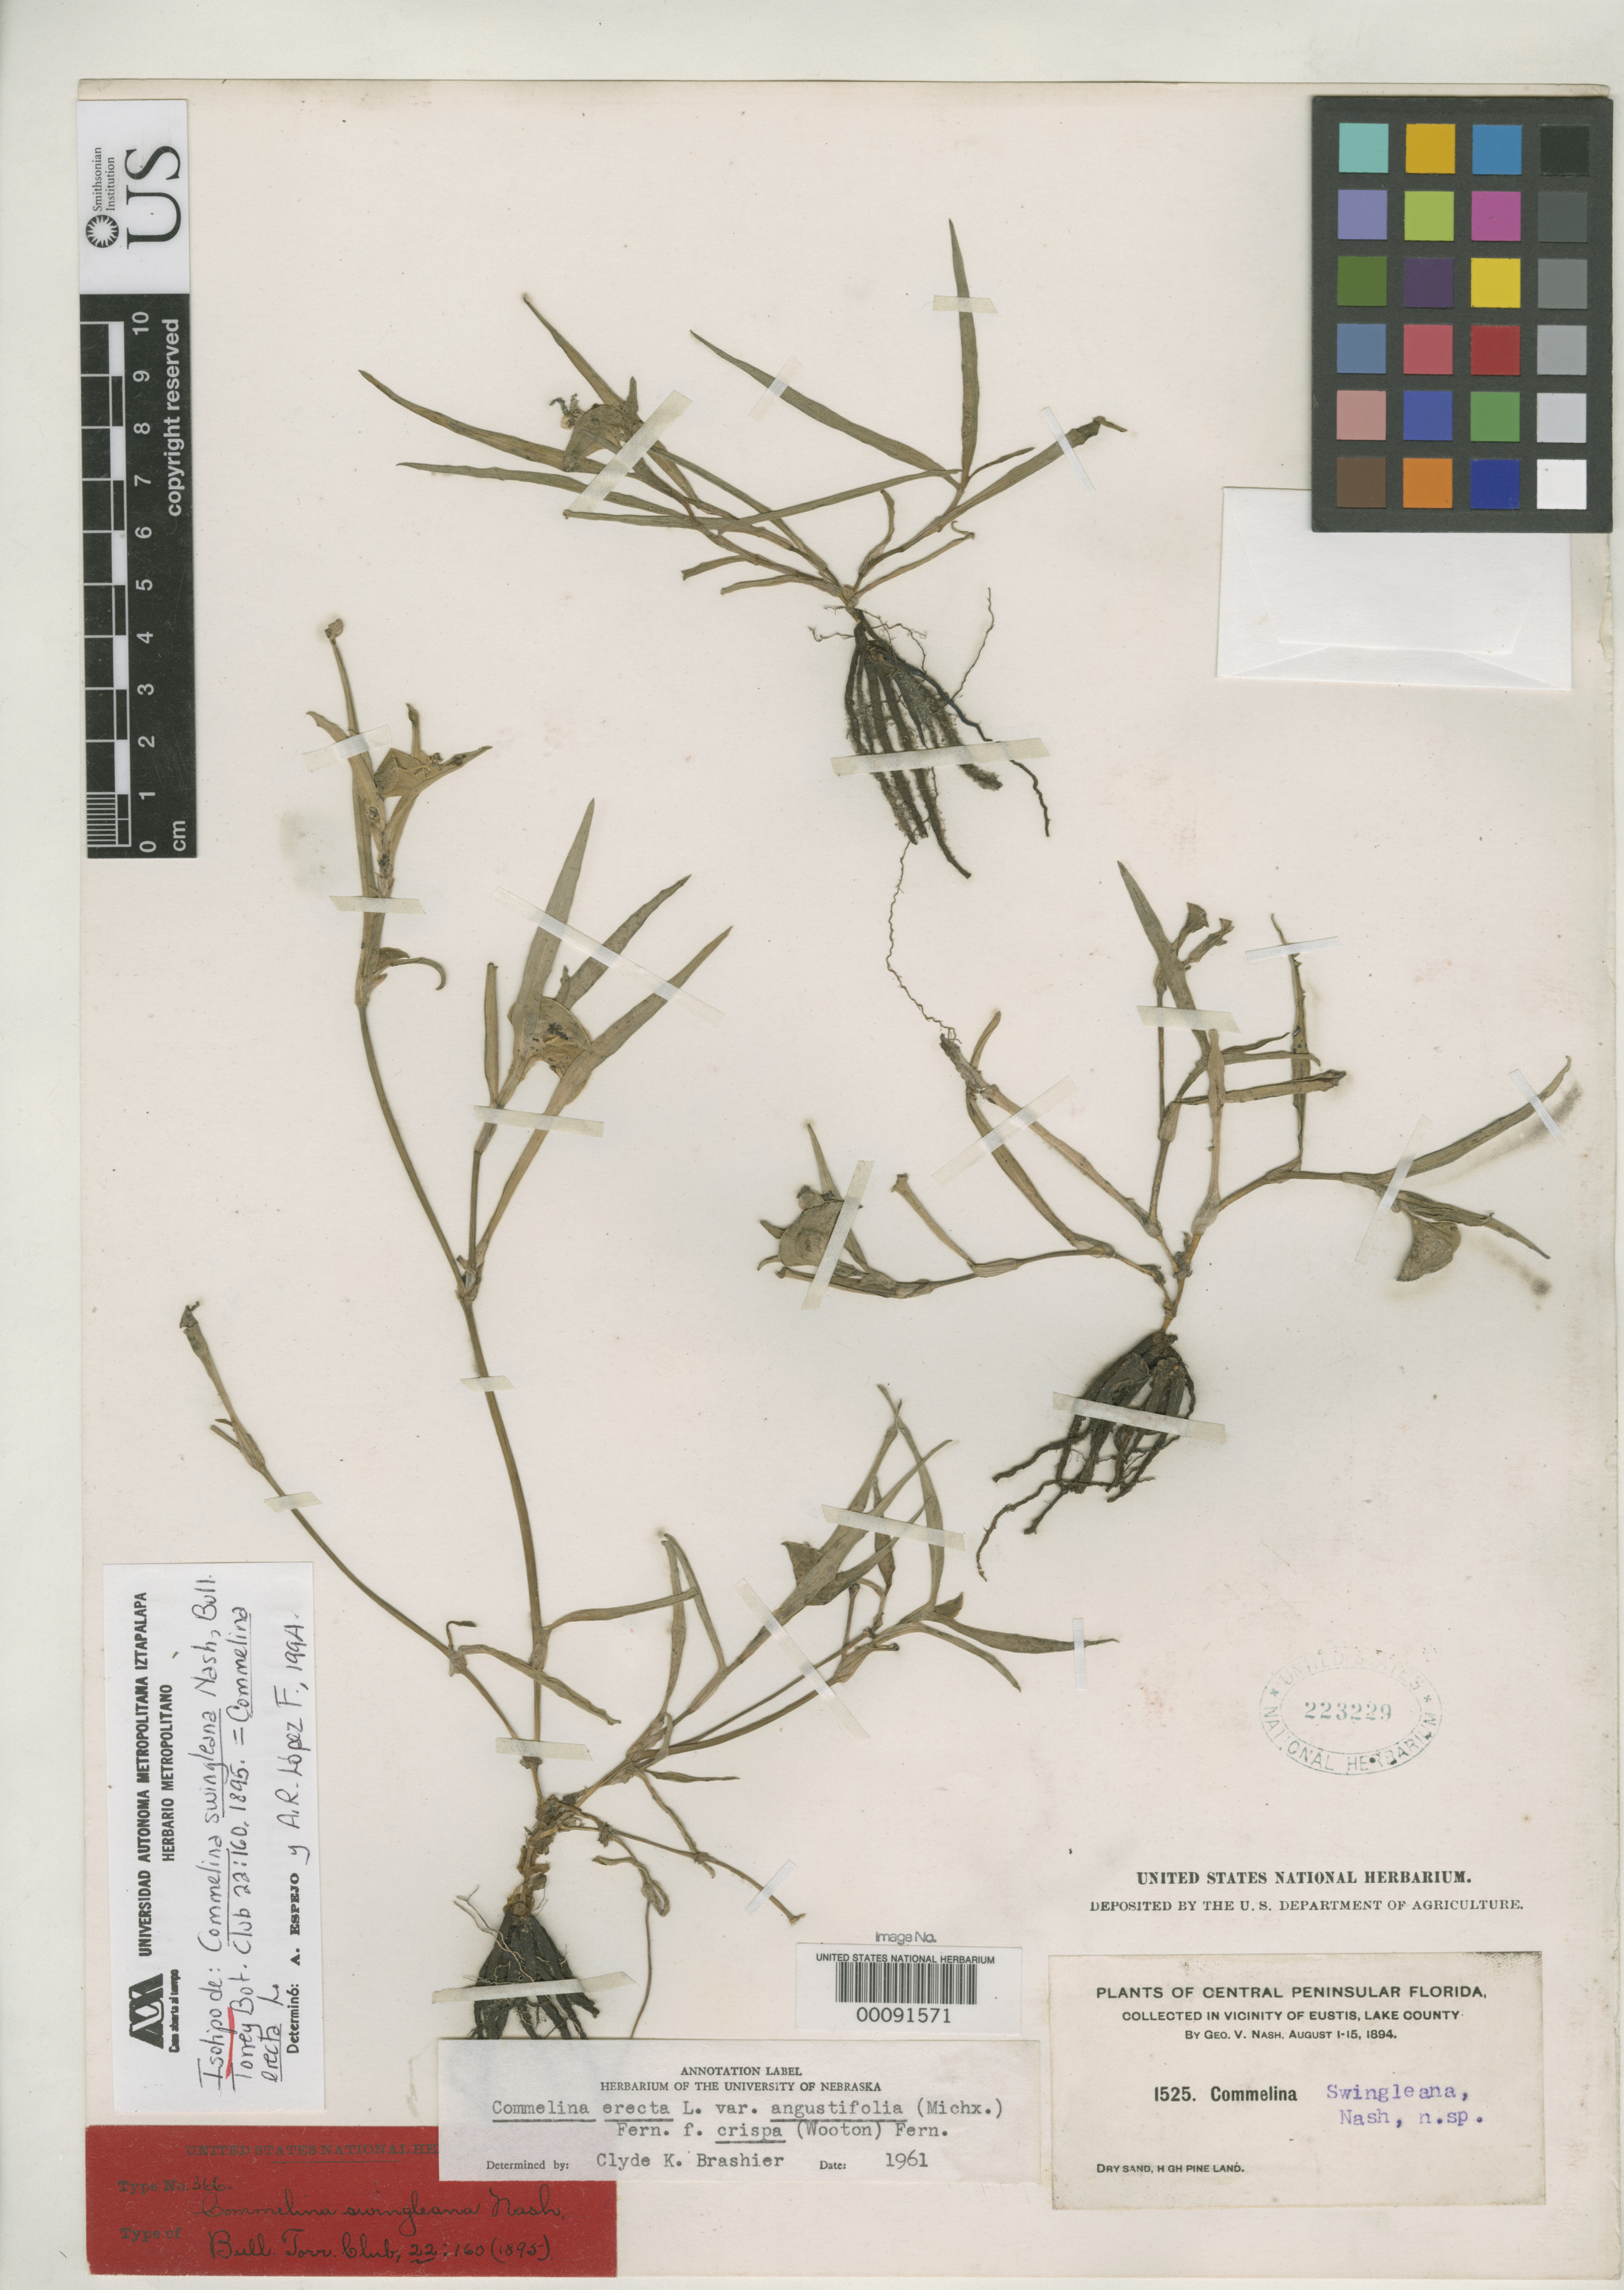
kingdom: Plantae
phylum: Tracheophyta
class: Liliopsida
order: Commelinales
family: Commelinaceae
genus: Commelina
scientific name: Commelina swingleana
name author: Nash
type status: Type Collection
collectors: G. V. Nash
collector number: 1525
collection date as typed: August 1-15, 1894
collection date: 1894-08-01/1894-08-15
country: United States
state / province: Florida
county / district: Lake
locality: Vicinity of Eustis, Lake County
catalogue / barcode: US 223229